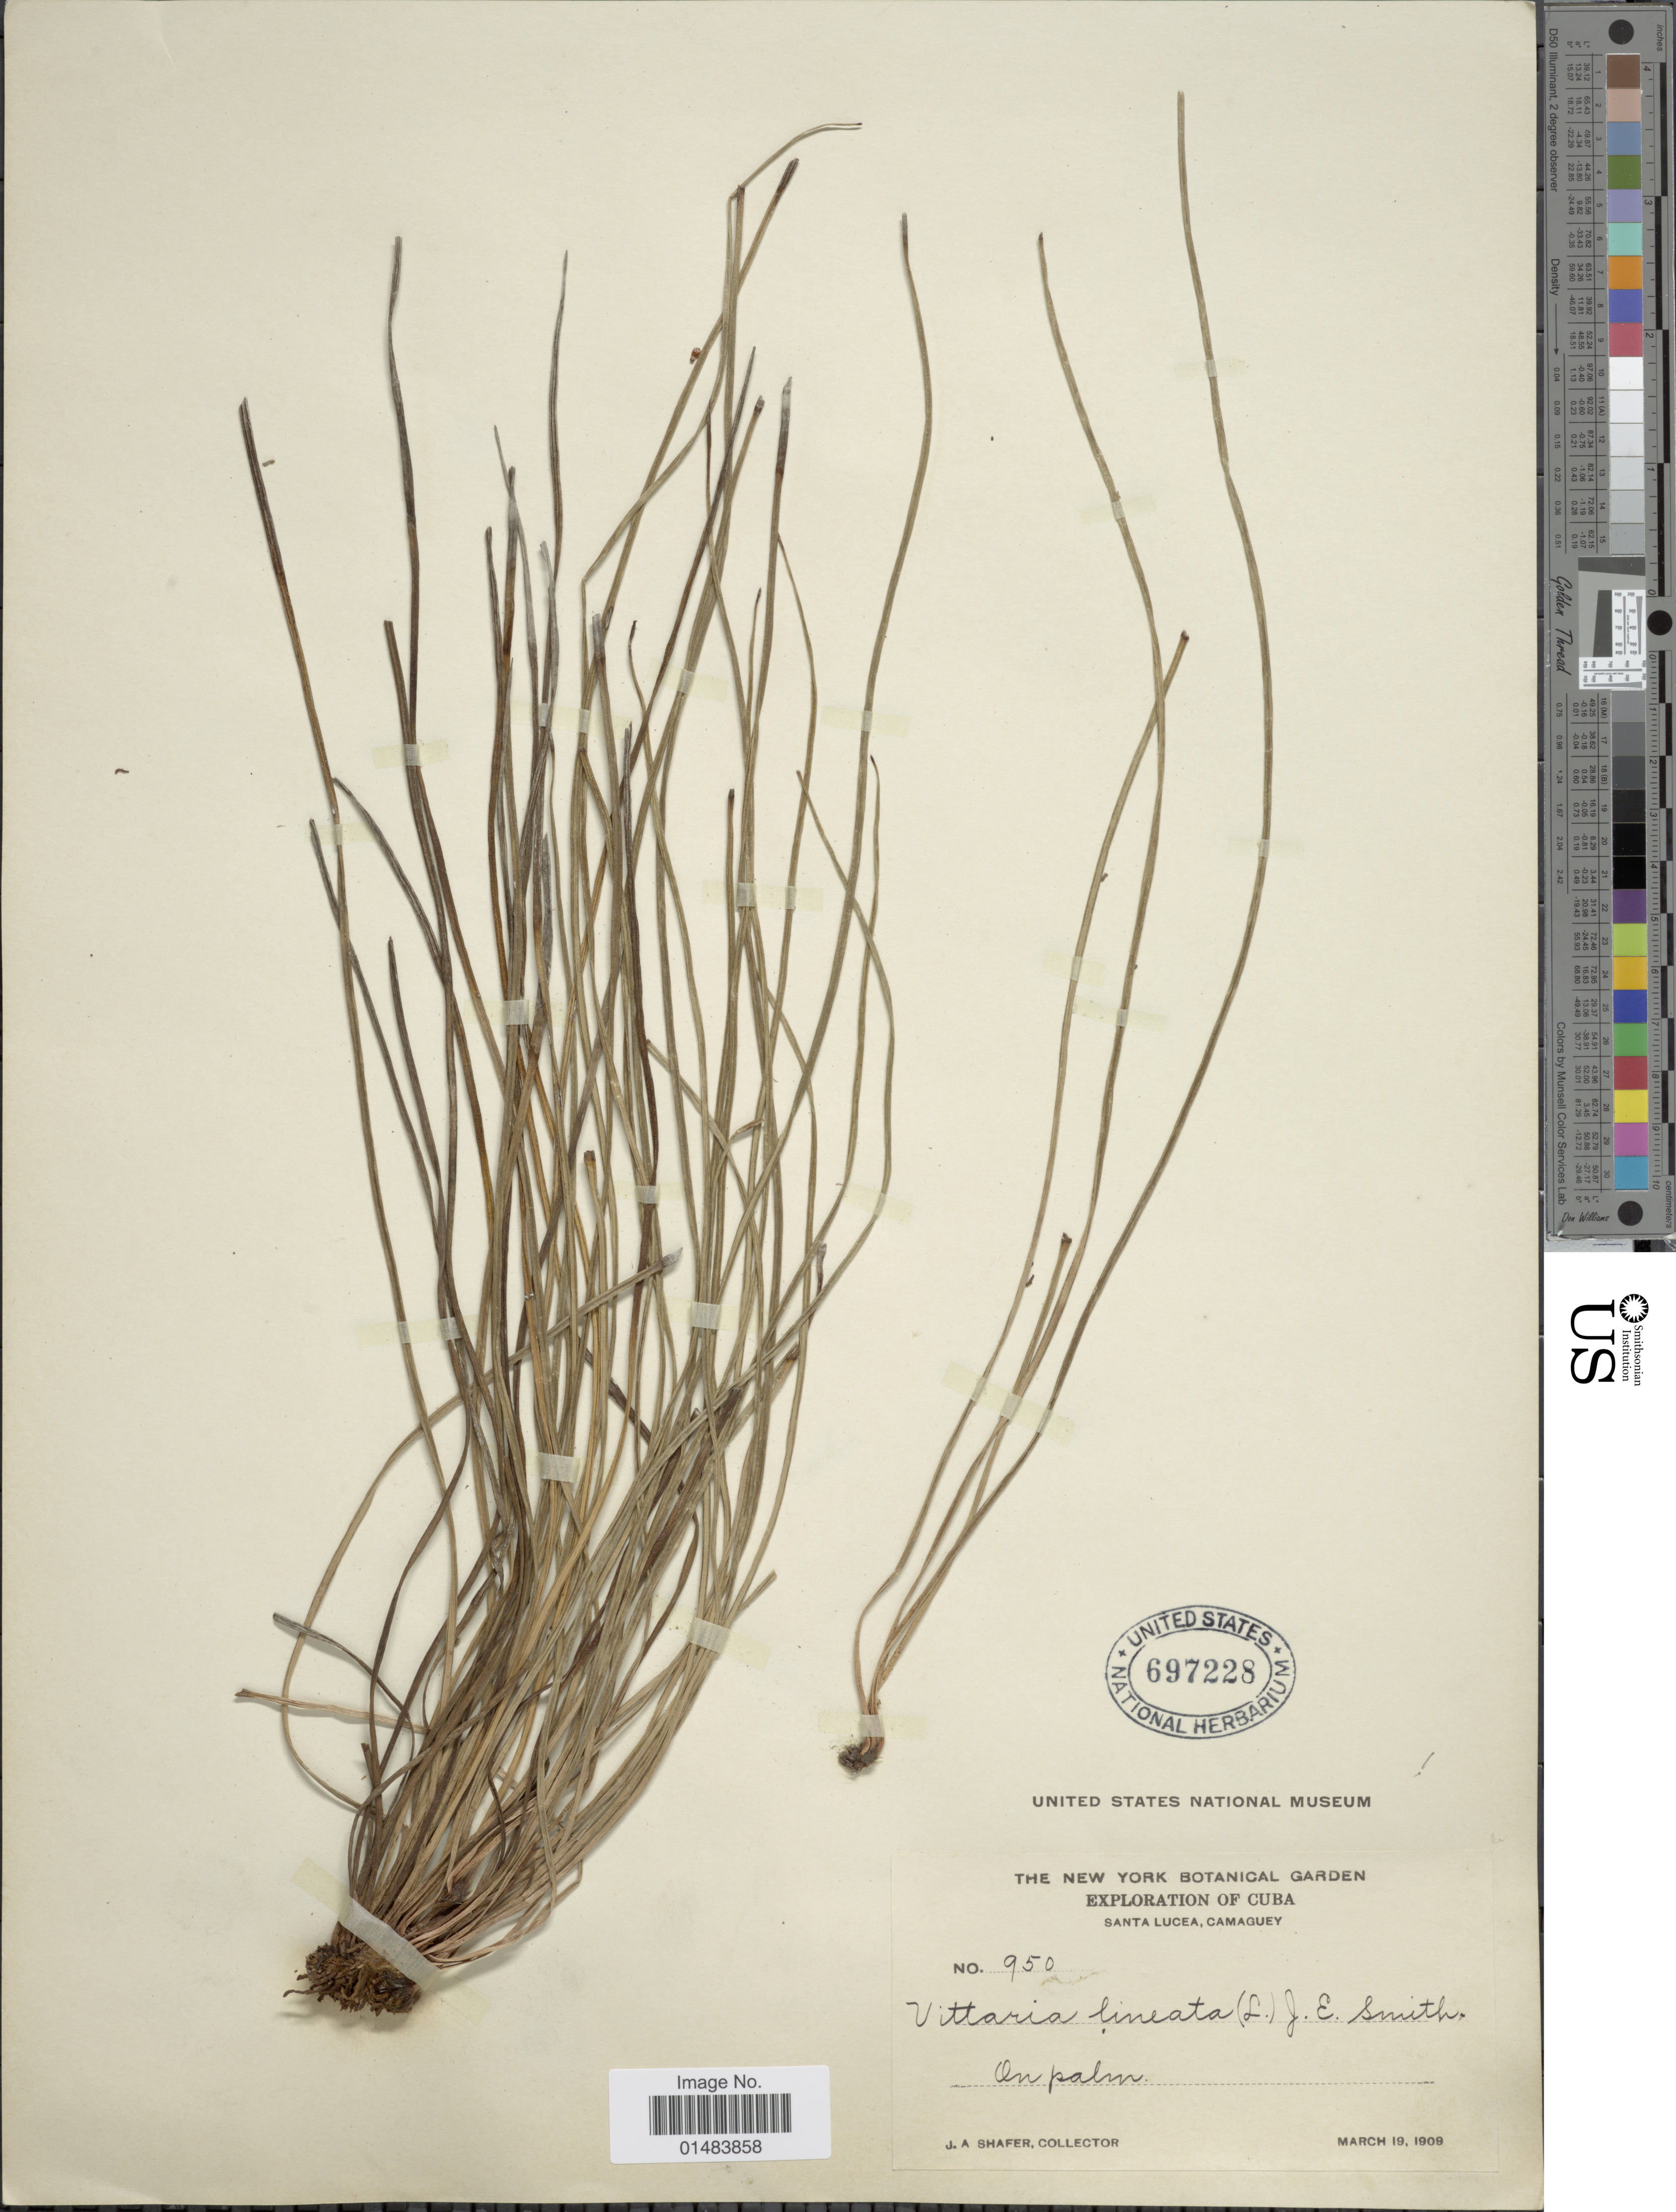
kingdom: Plantae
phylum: Tracheophyta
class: Polypodiopsida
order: Polypodiales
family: Pteridaceae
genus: Vittaria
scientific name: Vittaria lineata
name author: (L.) Sm.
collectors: J. A. Shafer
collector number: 950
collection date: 1909-03-19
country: Cuba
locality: Exploration of Cuba, Santa Lucea, Camague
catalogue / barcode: US 697228